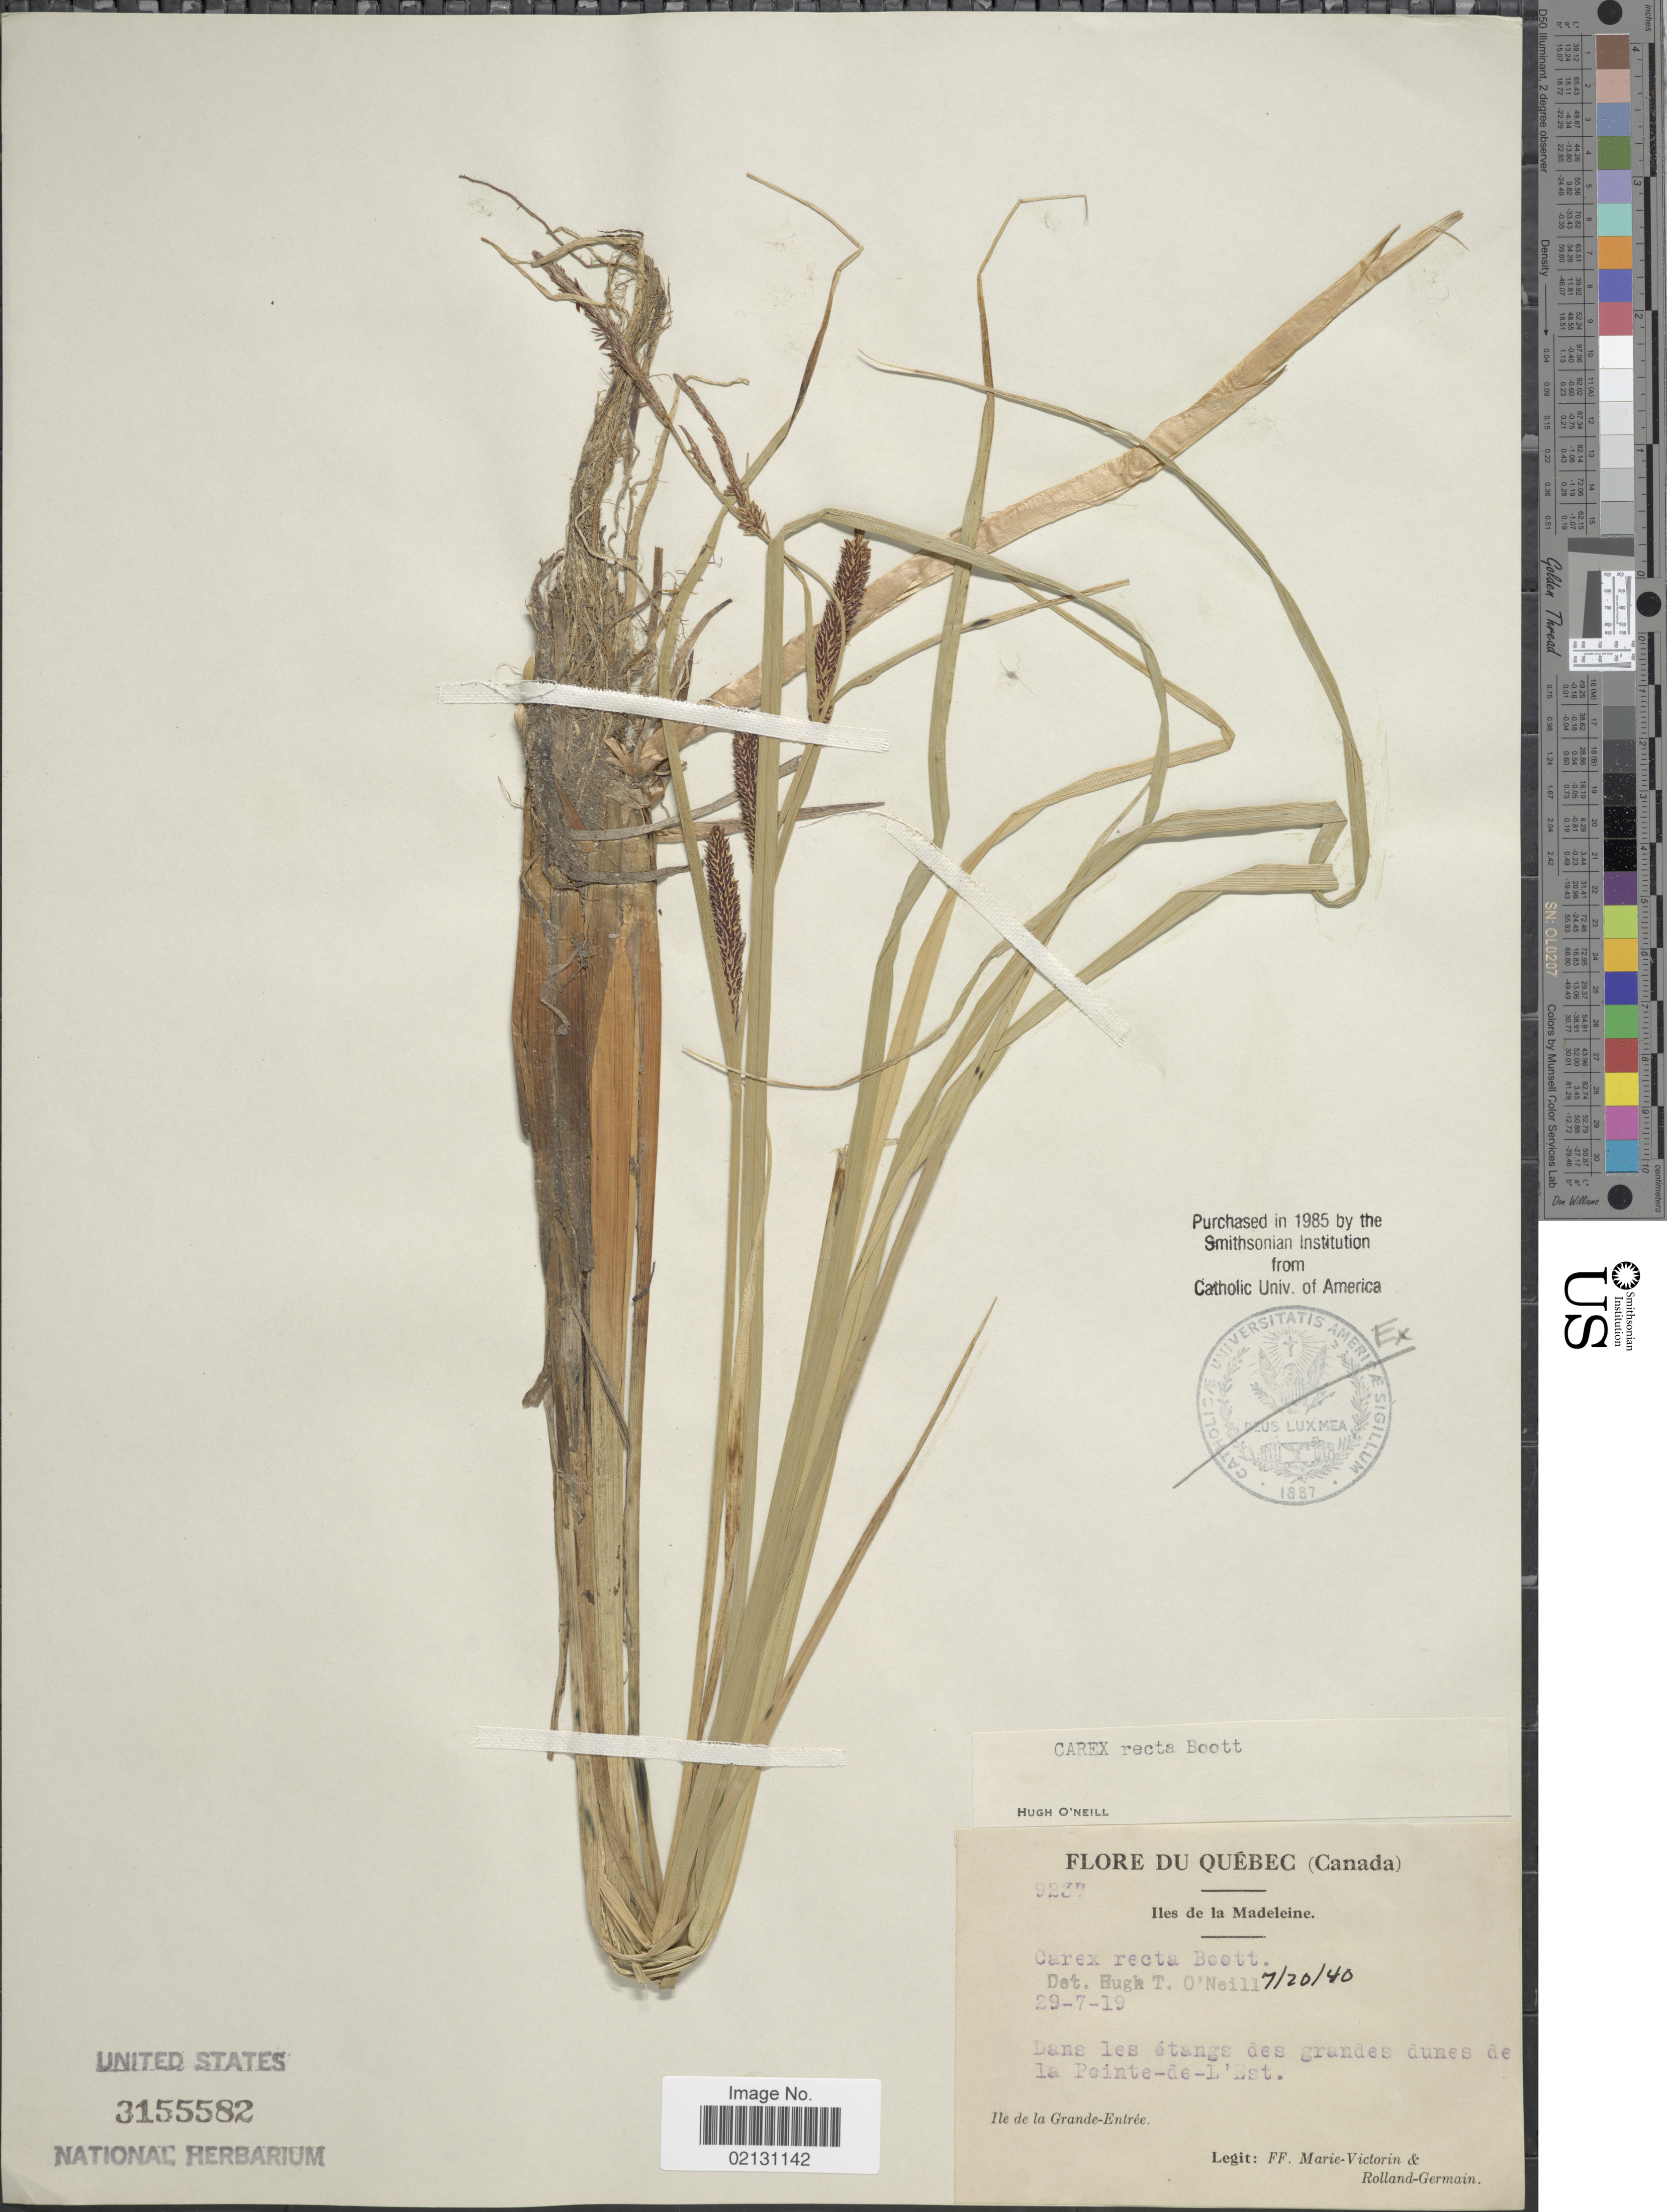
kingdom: Plantae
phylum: Tracheophyta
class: Liliopsida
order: Poales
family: Cyperaceae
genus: Carex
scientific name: Carex recta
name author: Boott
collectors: F. Marie-Victorin & Rolland-Germain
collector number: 9237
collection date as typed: Transcribed d/m/y: 29/7/19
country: Canada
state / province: Quebec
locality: Iles de la Madeleine, Dans les étang des grandes dunes de la Pointe-de-L'Est, Ile de la Grande-Entrée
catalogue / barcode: US 3155582